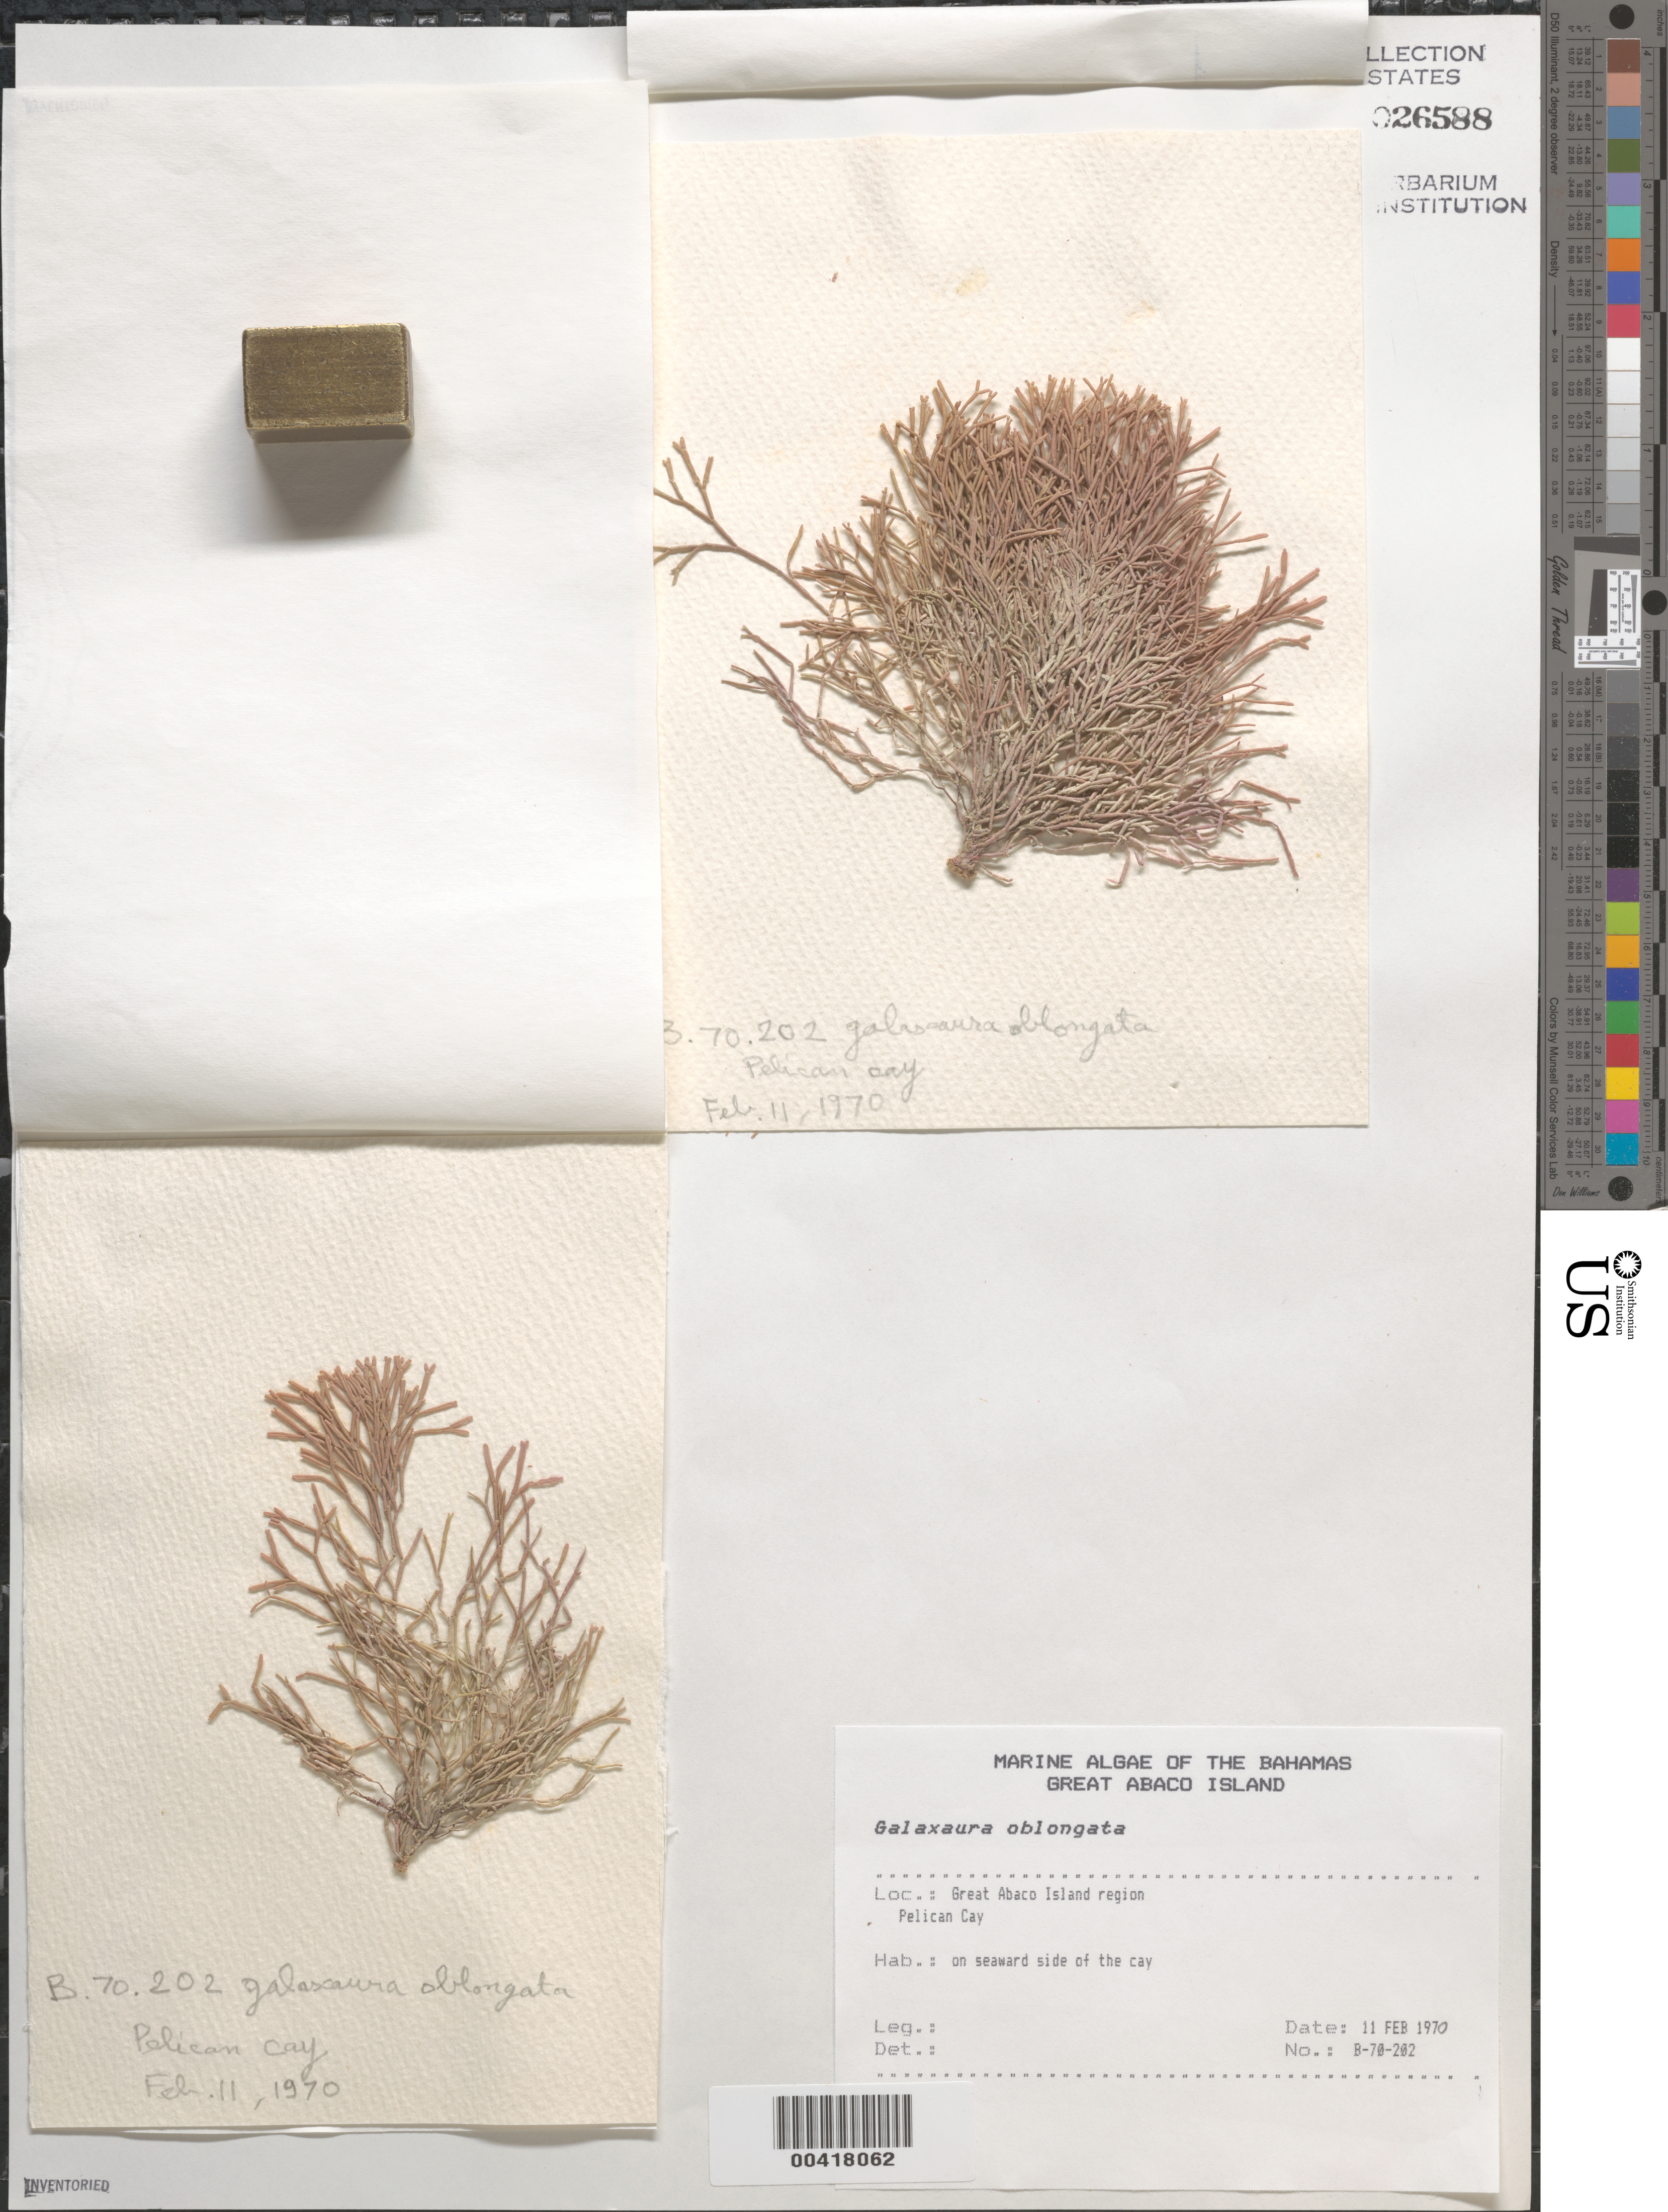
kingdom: Plantae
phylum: Rhodophyta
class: Florideophyceae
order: Nemaliales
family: Galaxauraceae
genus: Tricleocarpa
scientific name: Tricleocarpa fragilis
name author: (L.) Huisman & R.A. Towns.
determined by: Algae name updating Project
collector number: B-70-202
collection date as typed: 11 Feb 1970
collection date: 1970-02-11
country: Bahamas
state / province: Abaco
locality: Pelican cay, great abaco island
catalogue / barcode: US 26588